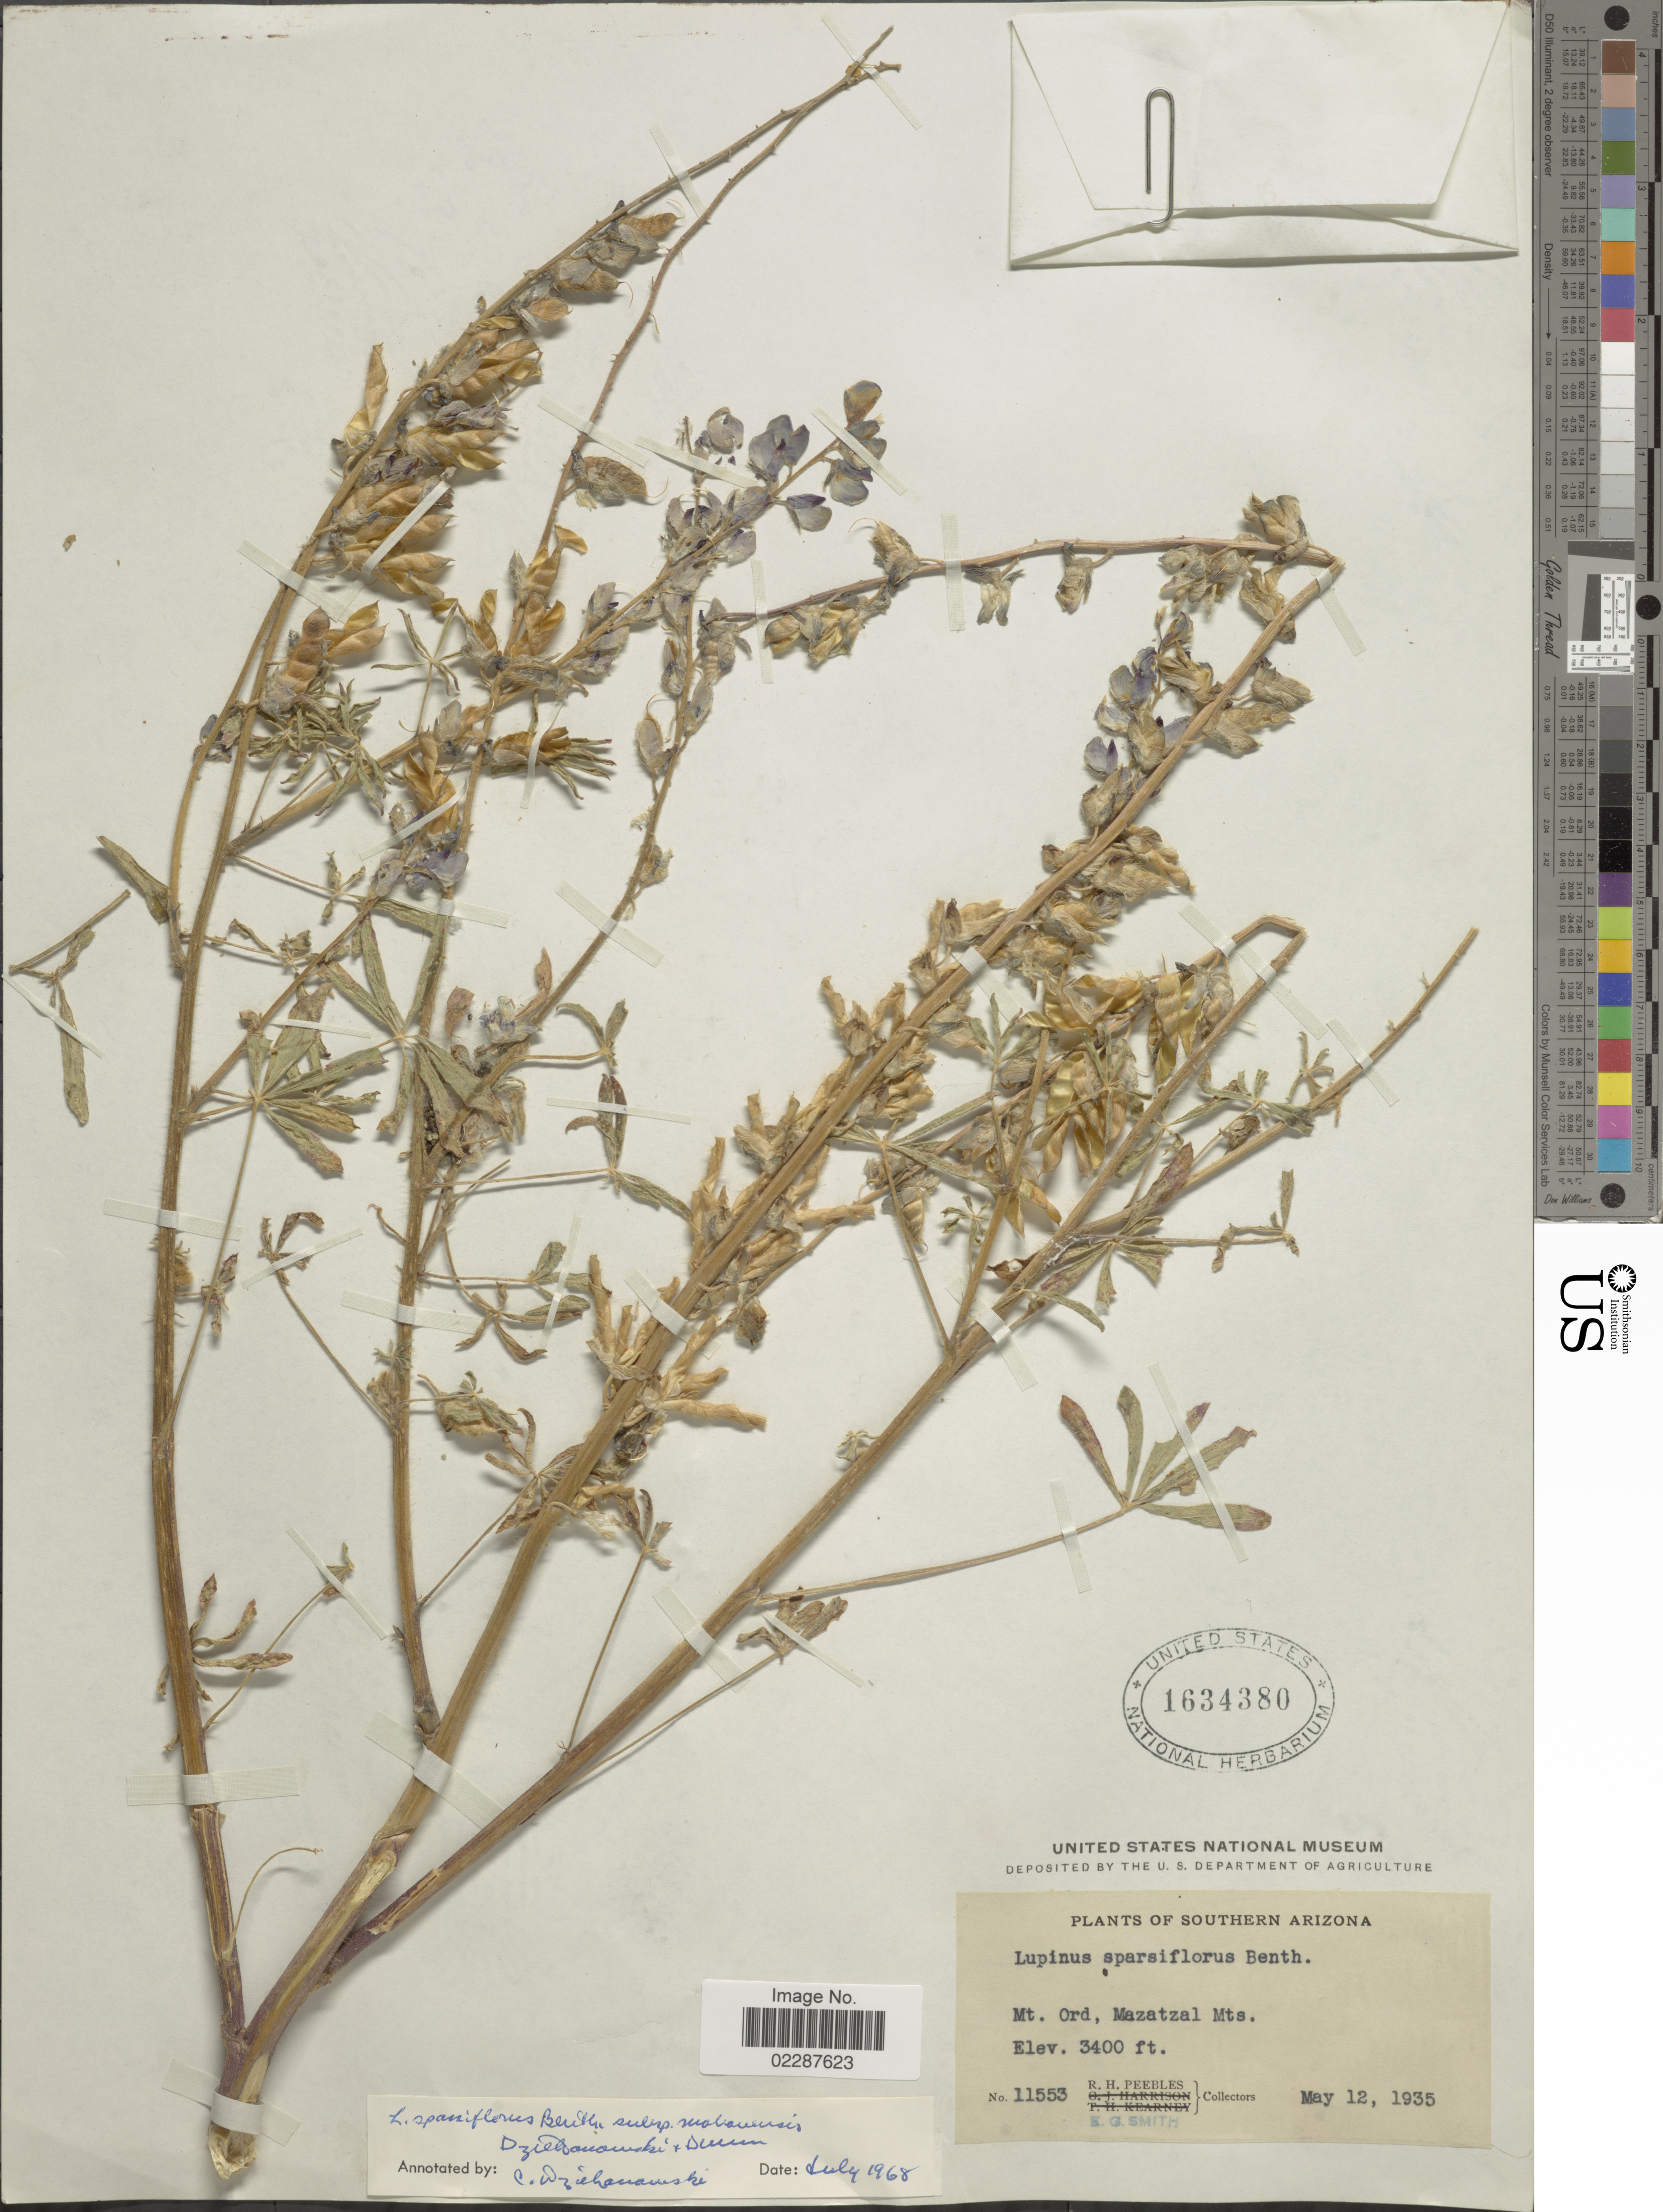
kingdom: Plantae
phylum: Tracheophyta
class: Magnoliopsida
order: Fabales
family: Fabaceae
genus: Lupinus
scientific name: Lupinus sparsiflorus subsp. mohavensis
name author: Dziekanowski & D.B. Dunn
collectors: R. H. Peebles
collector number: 11553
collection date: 1935-05-12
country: United States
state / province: Arizona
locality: Southern Arizona, Mt. Ord, Mazatzal Mts.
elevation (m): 1036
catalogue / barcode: US 1634380